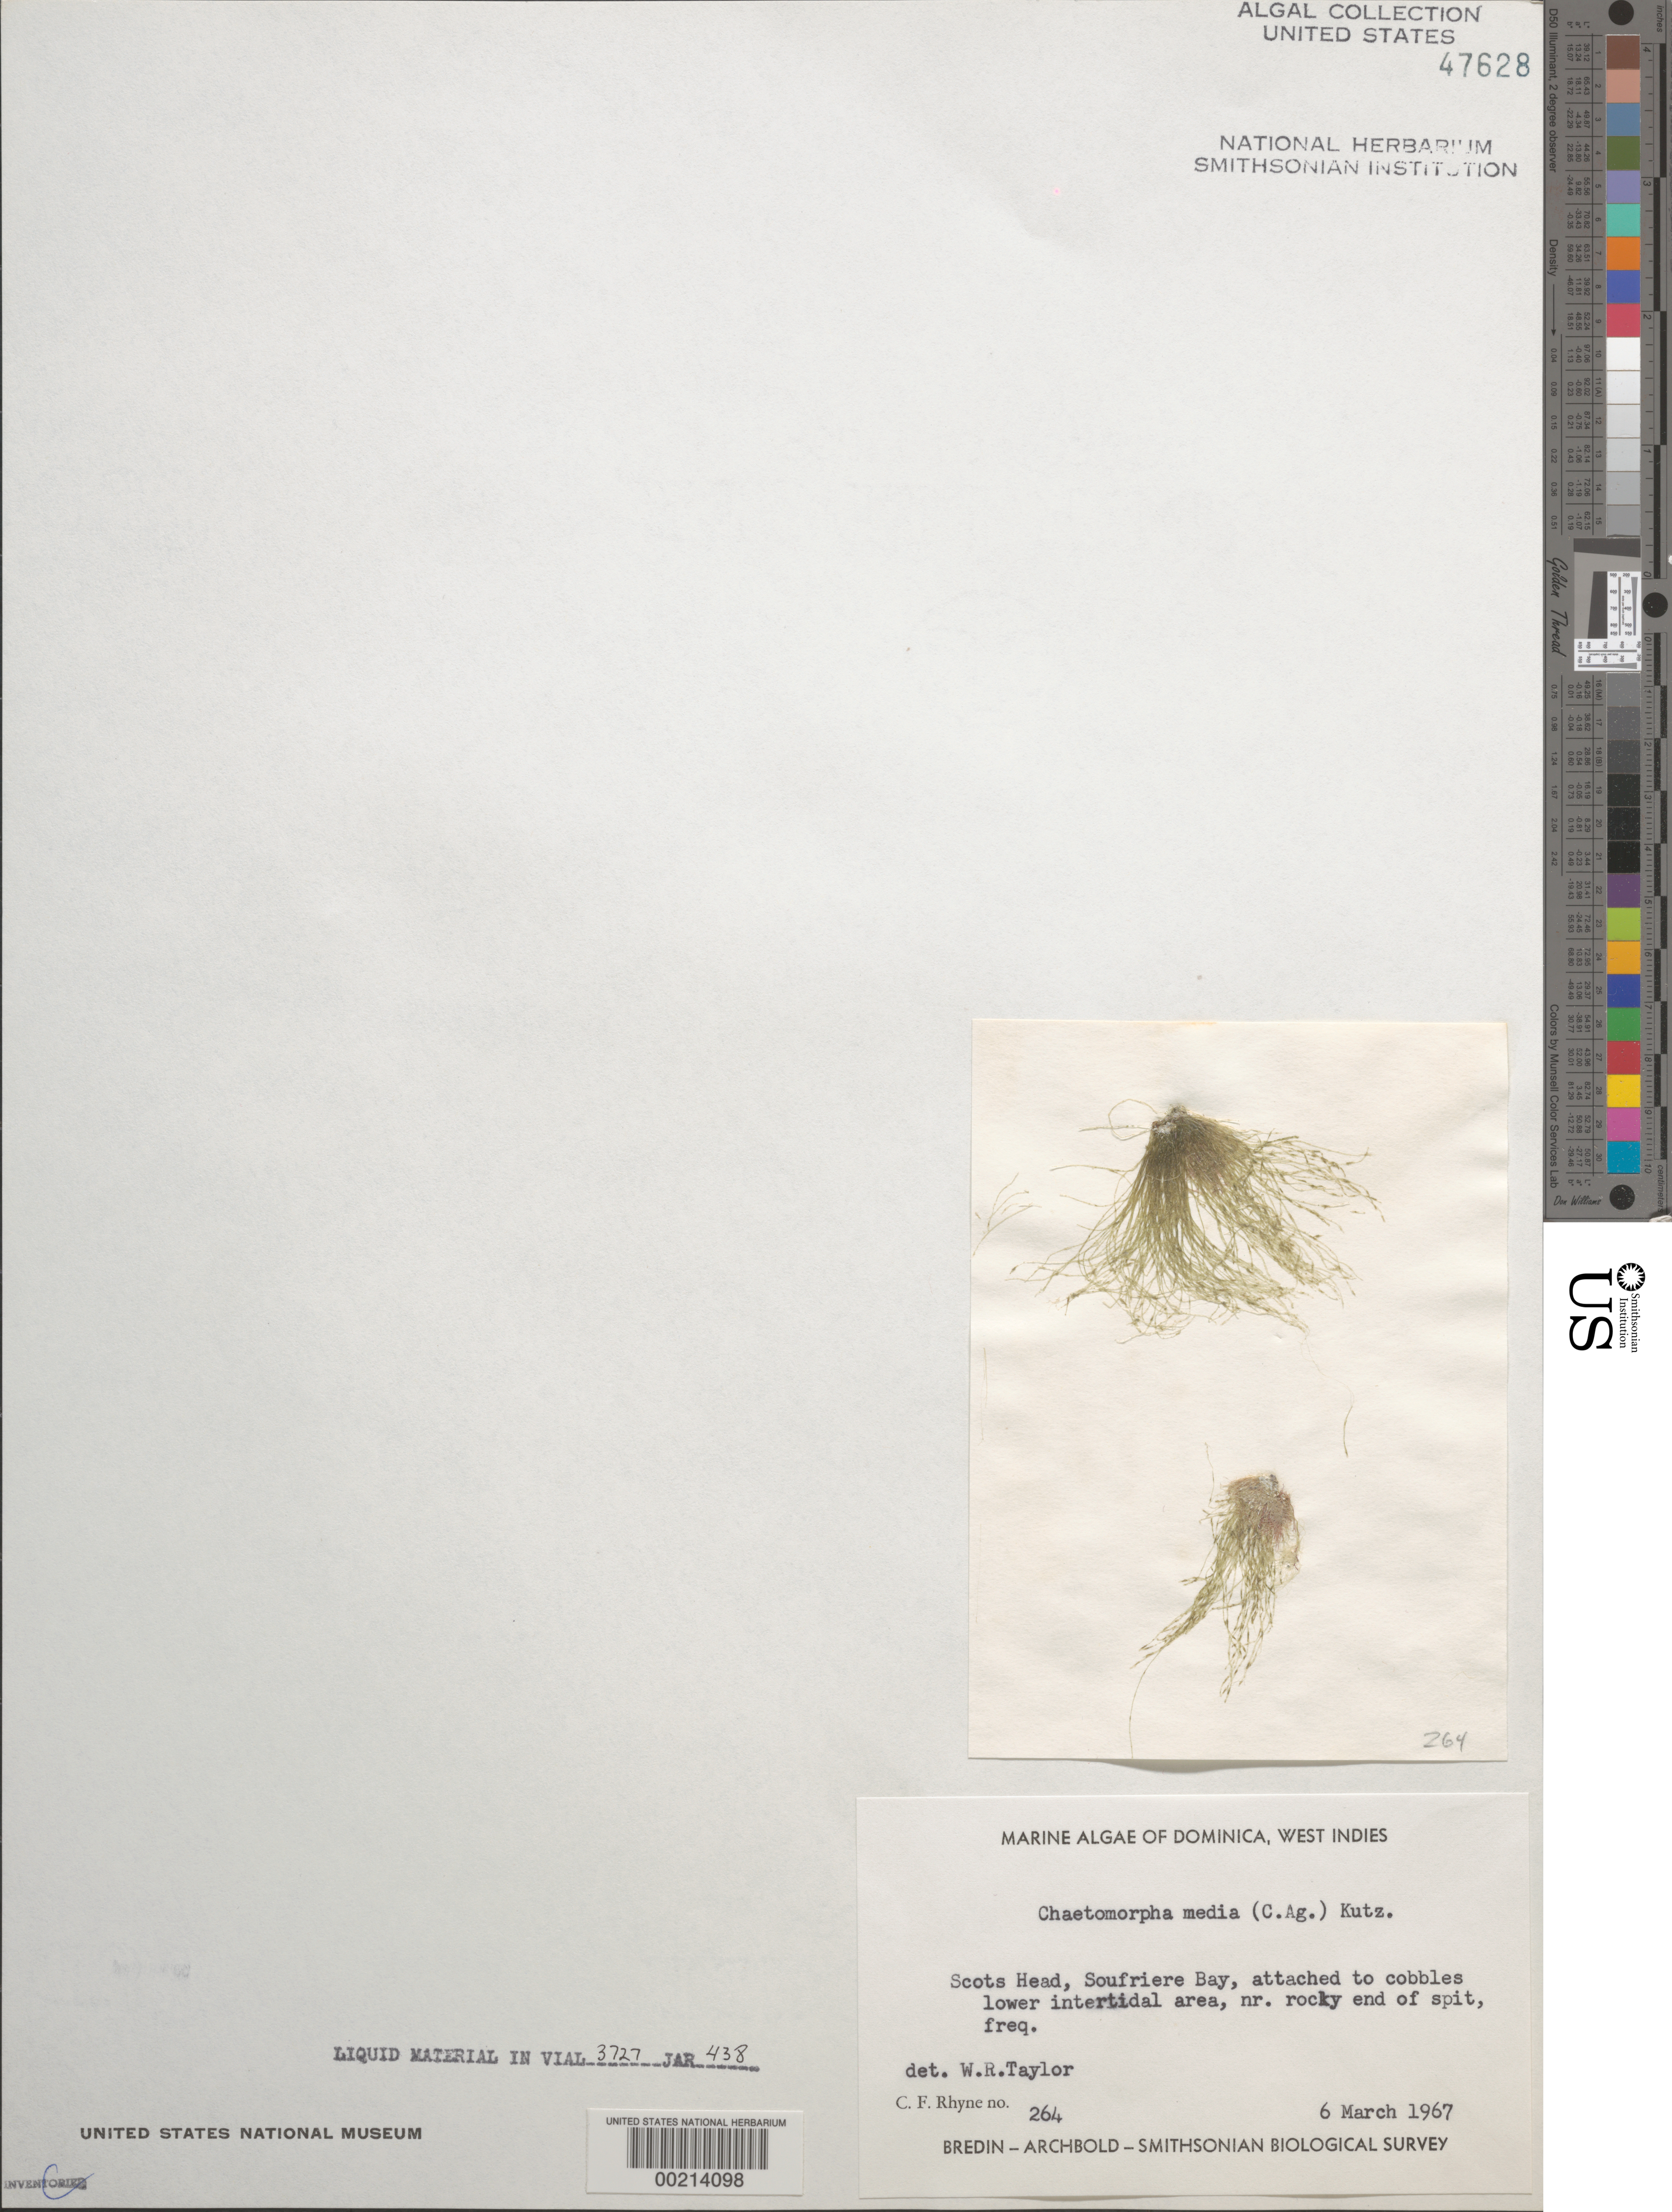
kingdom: Plantae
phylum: Chlorophyta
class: Ulvophyceae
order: Cladophorales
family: Cladophoraceae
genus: Chaetomorpha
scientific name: Chaetomorpha melagonium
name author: (F. Weber & D. Mohr) Kützing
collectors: C. Rhyne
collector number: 264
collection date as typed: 06 Mar 1967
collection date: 1967-03-06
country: Dominica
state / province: St. Mark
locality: Scots Head, Soufriere Bay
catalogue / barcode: US 47628